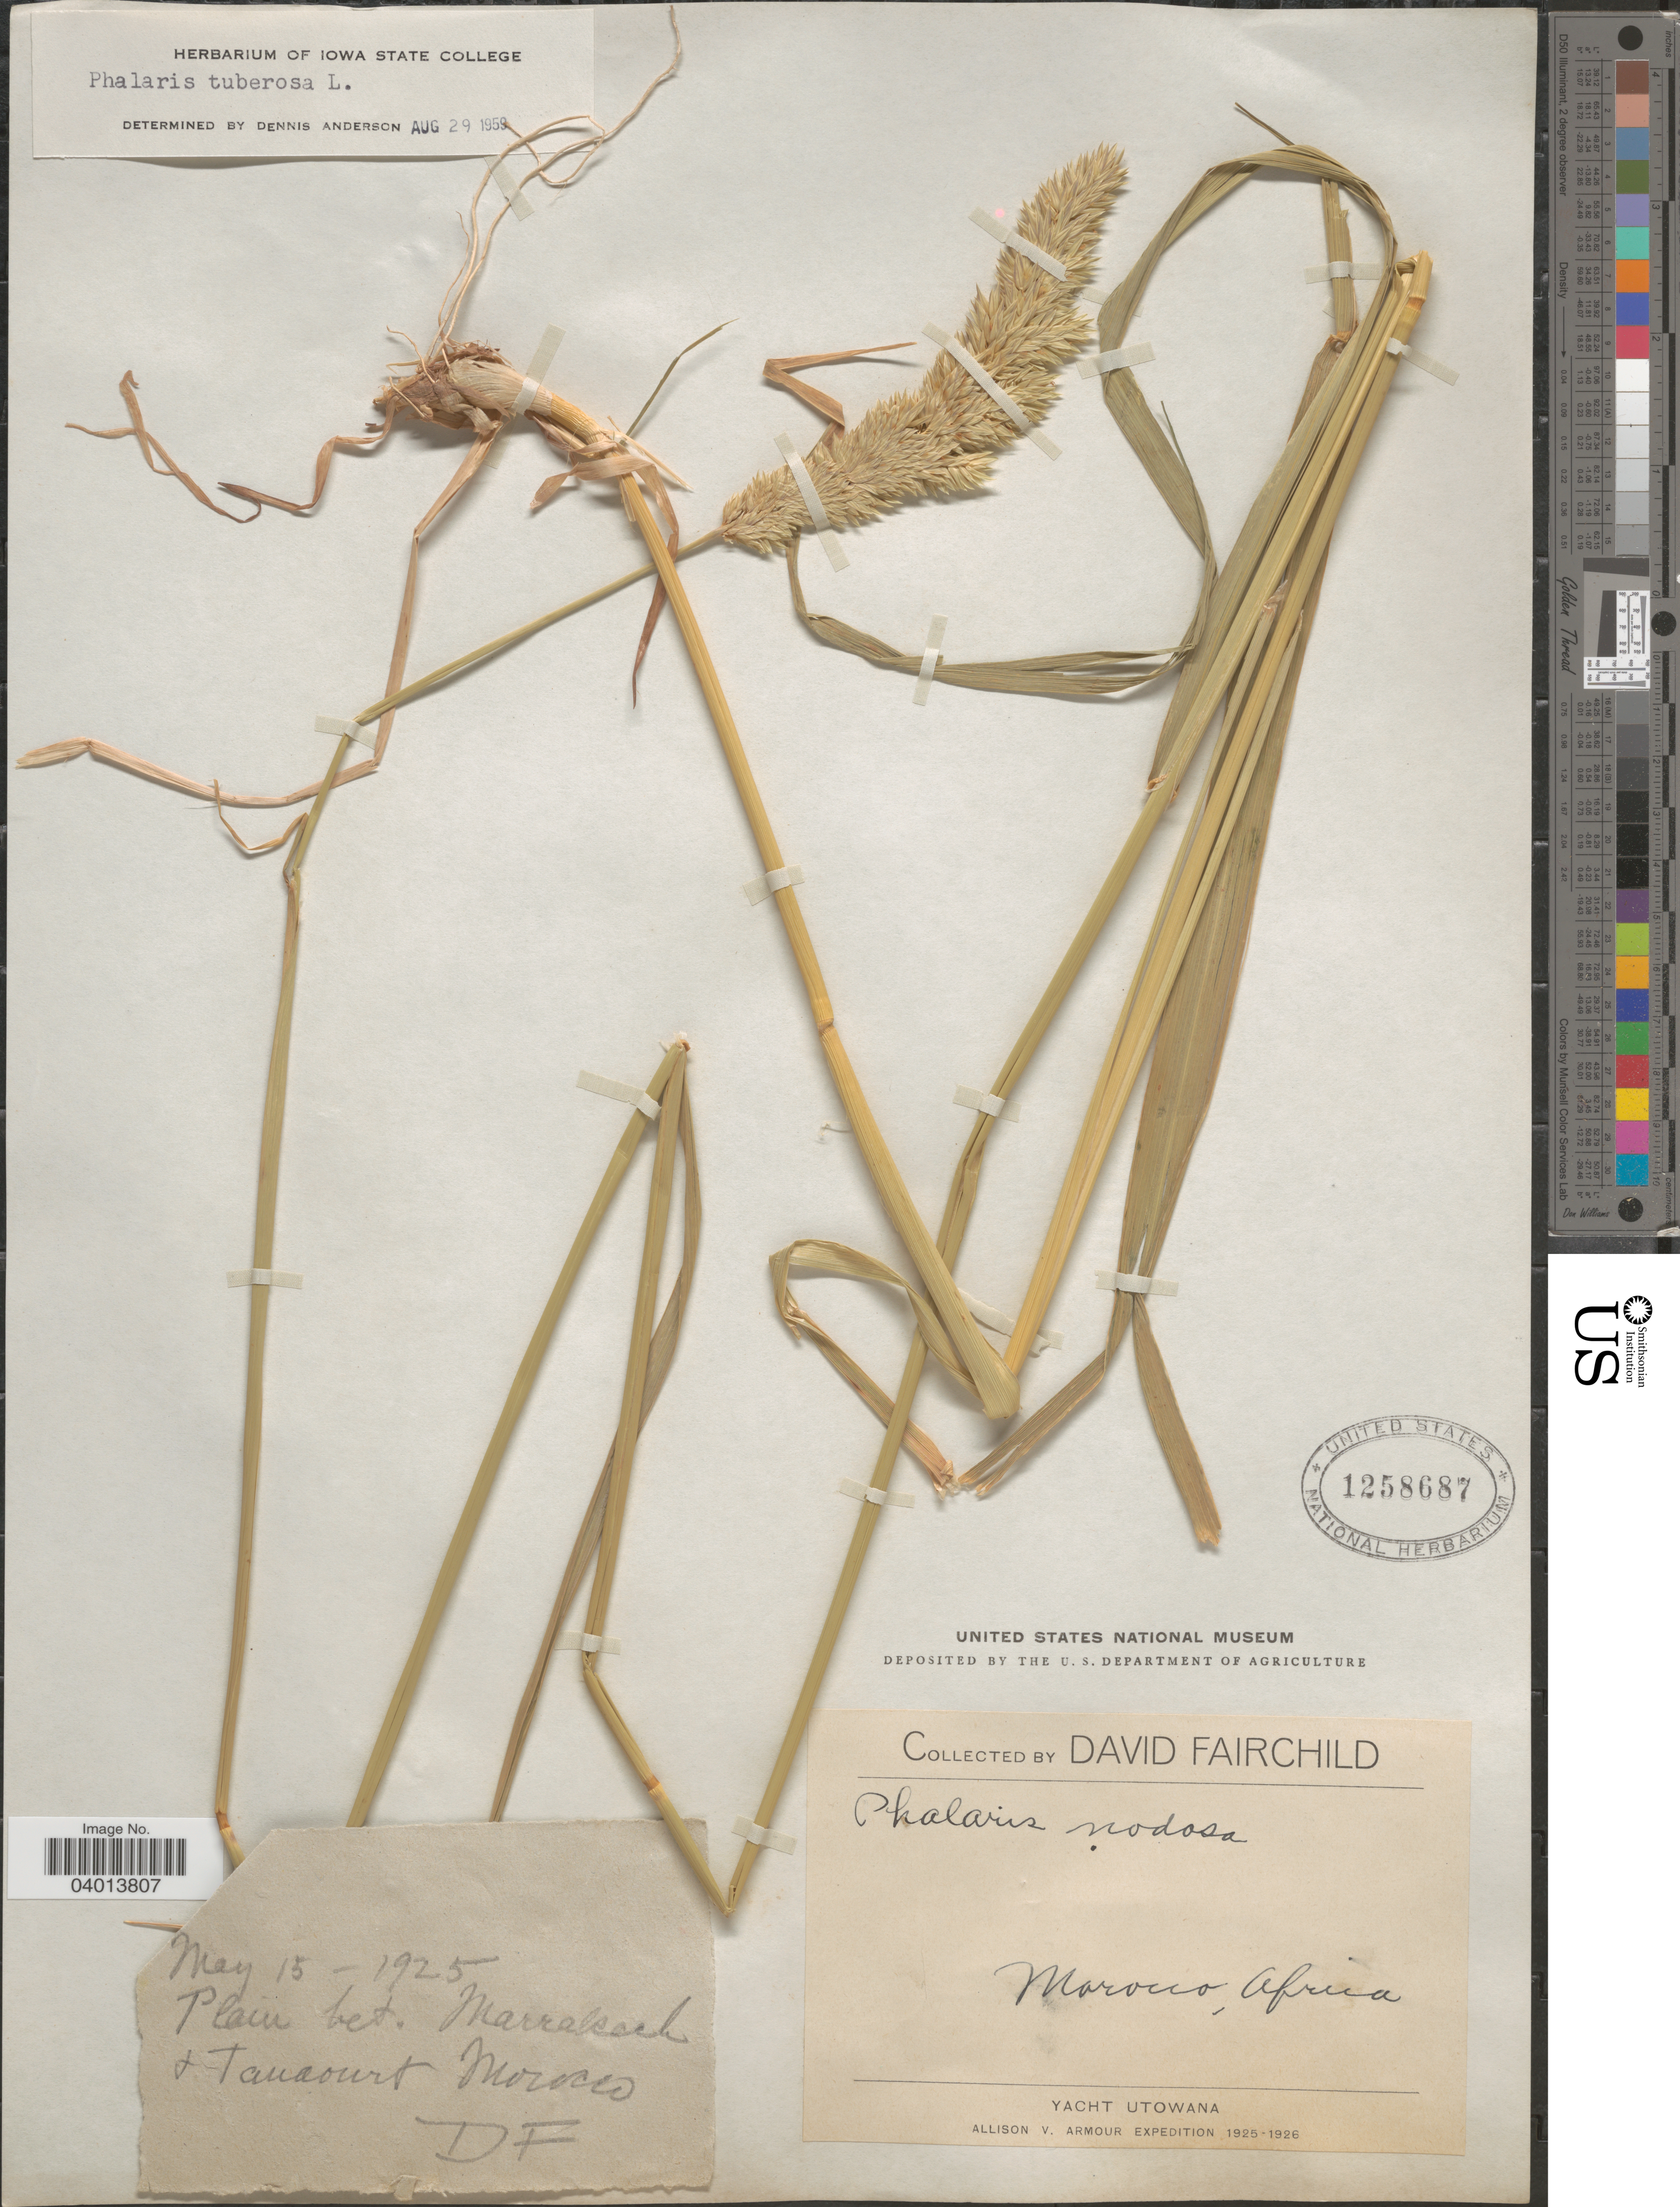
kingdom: Plantae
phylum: Tracheophyta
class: Liliopsida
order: Poales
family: Poaceae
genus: Phalaris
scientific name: Phalaris aquatica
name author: L.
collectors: D. Fairchild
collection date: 1925-05-15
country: Morocco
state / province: Marrakech-Tensift-Al Haouz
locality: Plain bet. Marrakesh & Tanaourt.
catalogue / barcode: US 1258687